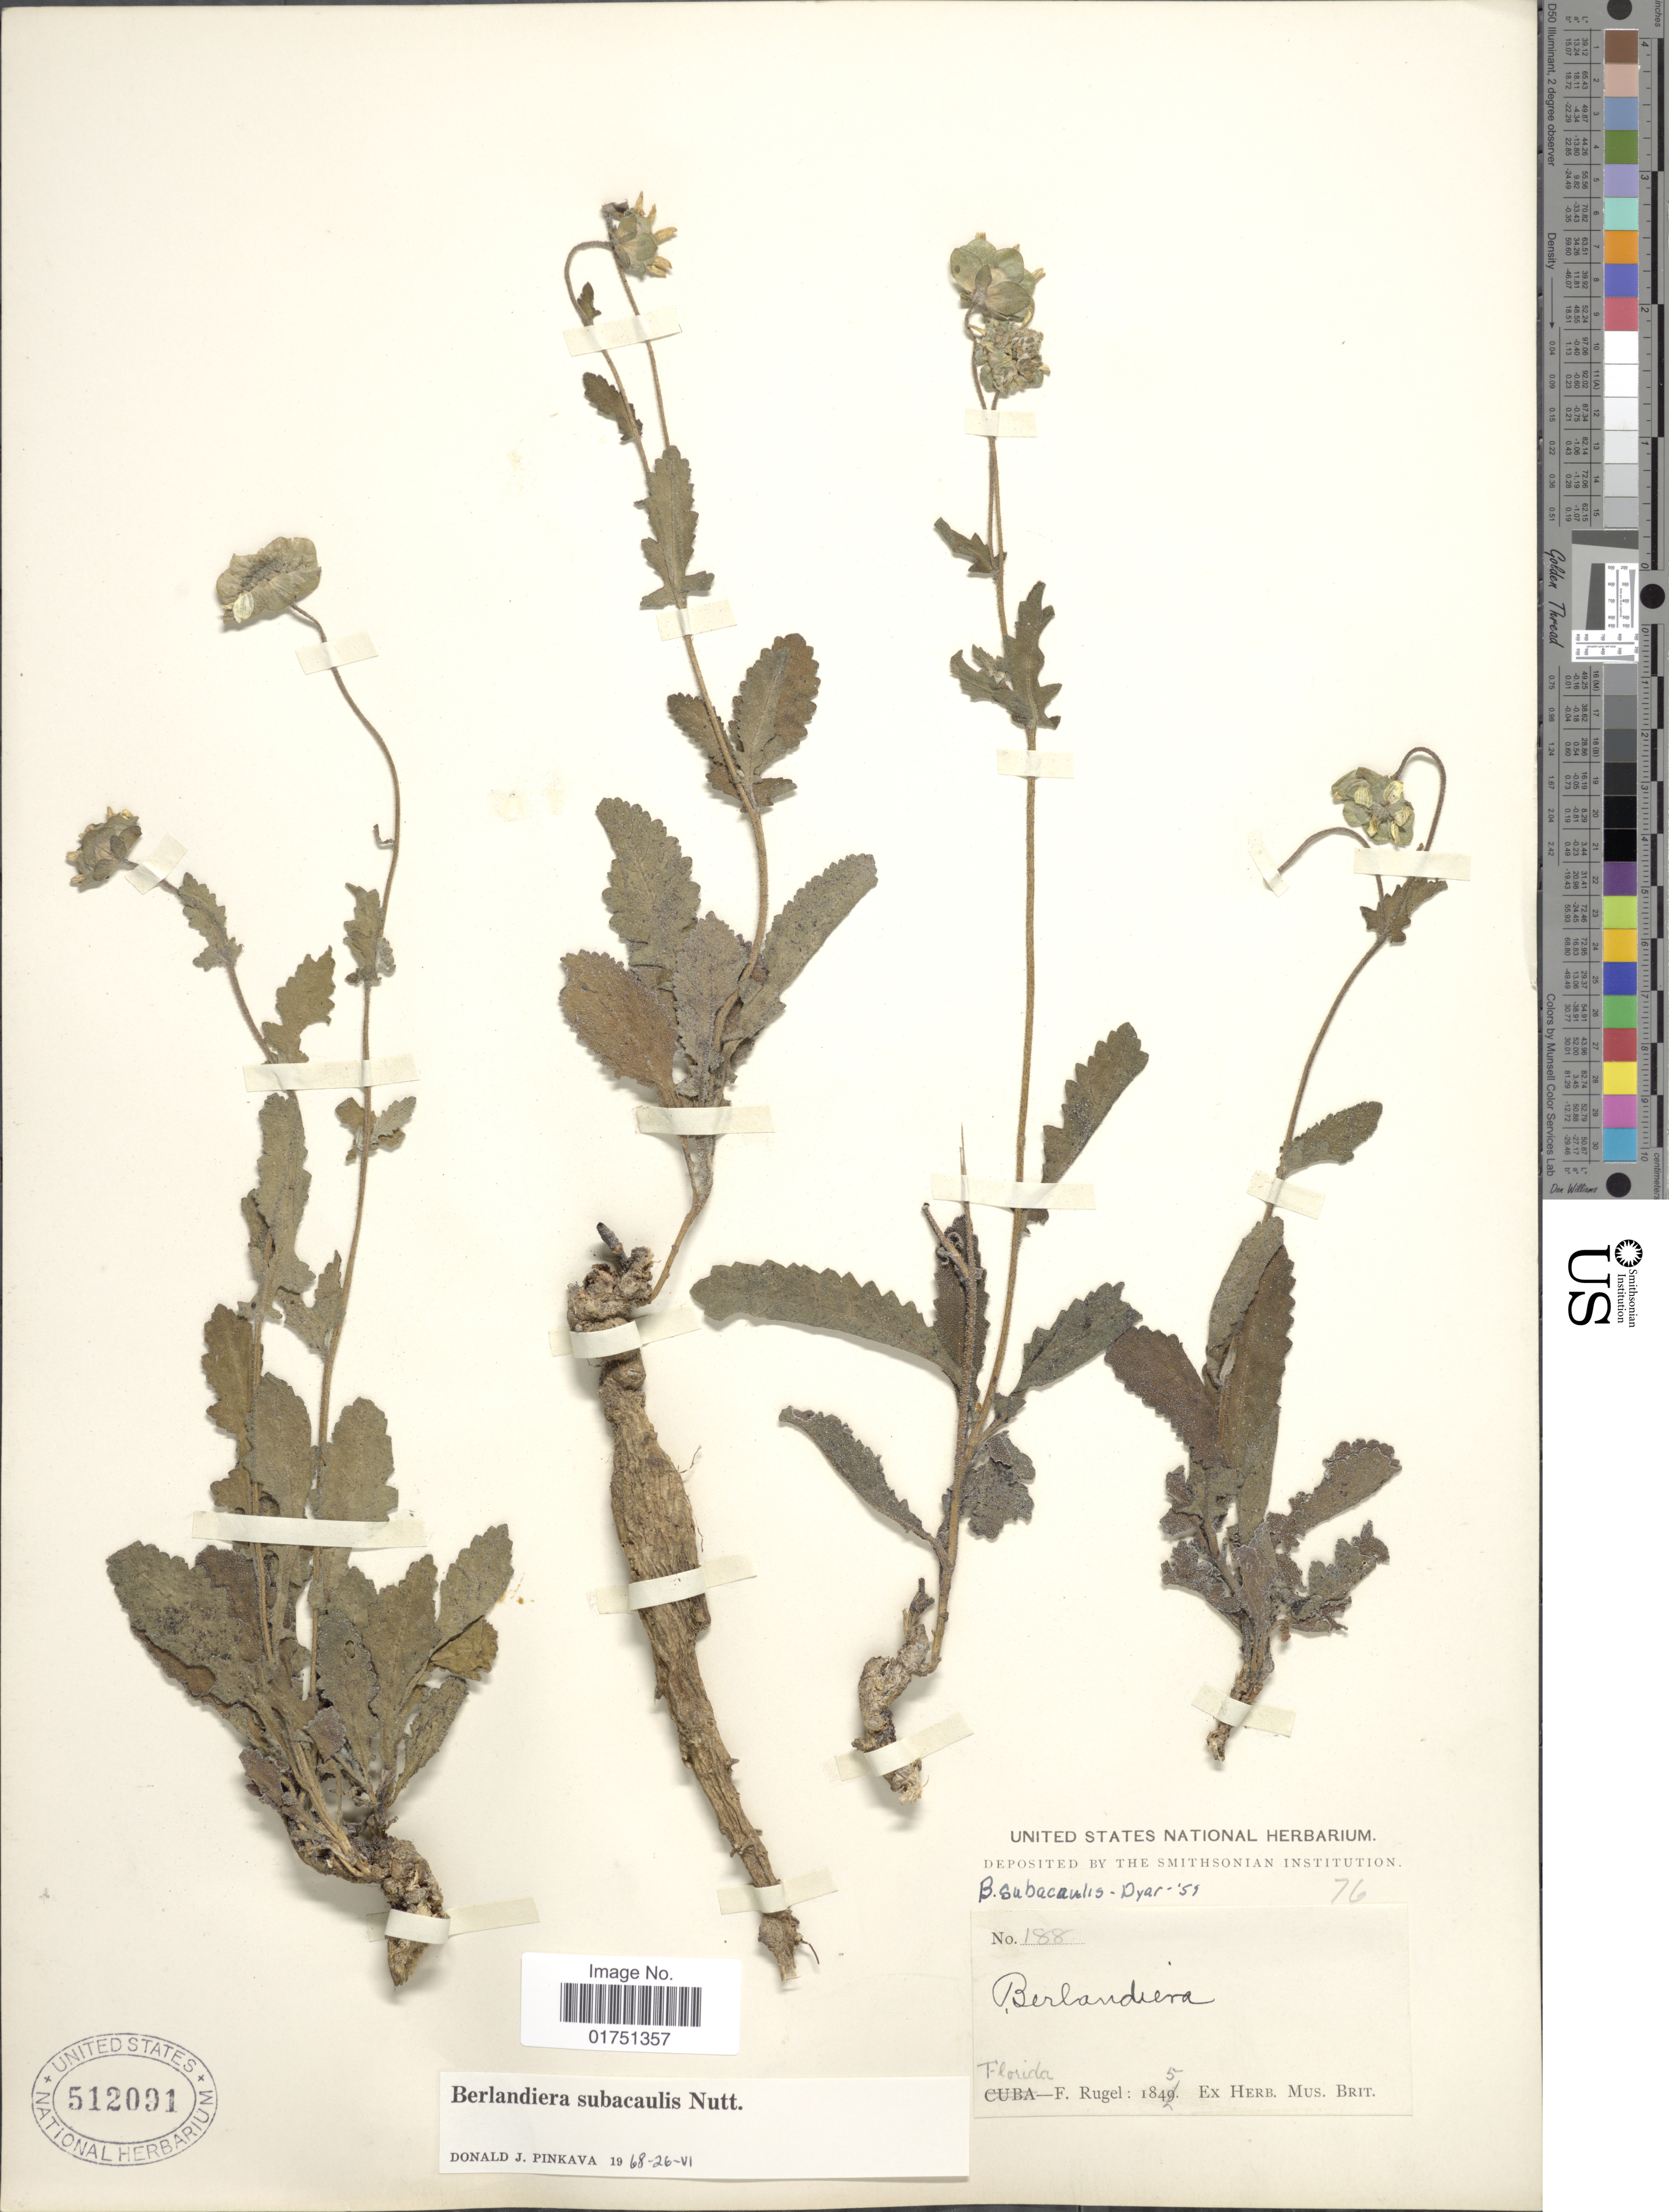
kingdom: Plantae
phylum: Tracheophyta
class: Magnoliopsida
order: Asterales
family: Asteraceae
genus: Berlandiera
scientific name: Berlandiera subacaulis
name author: Nutt.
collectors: F. Rugel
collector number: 188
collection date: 1845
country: United States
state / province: Florida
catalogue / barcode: US 512091